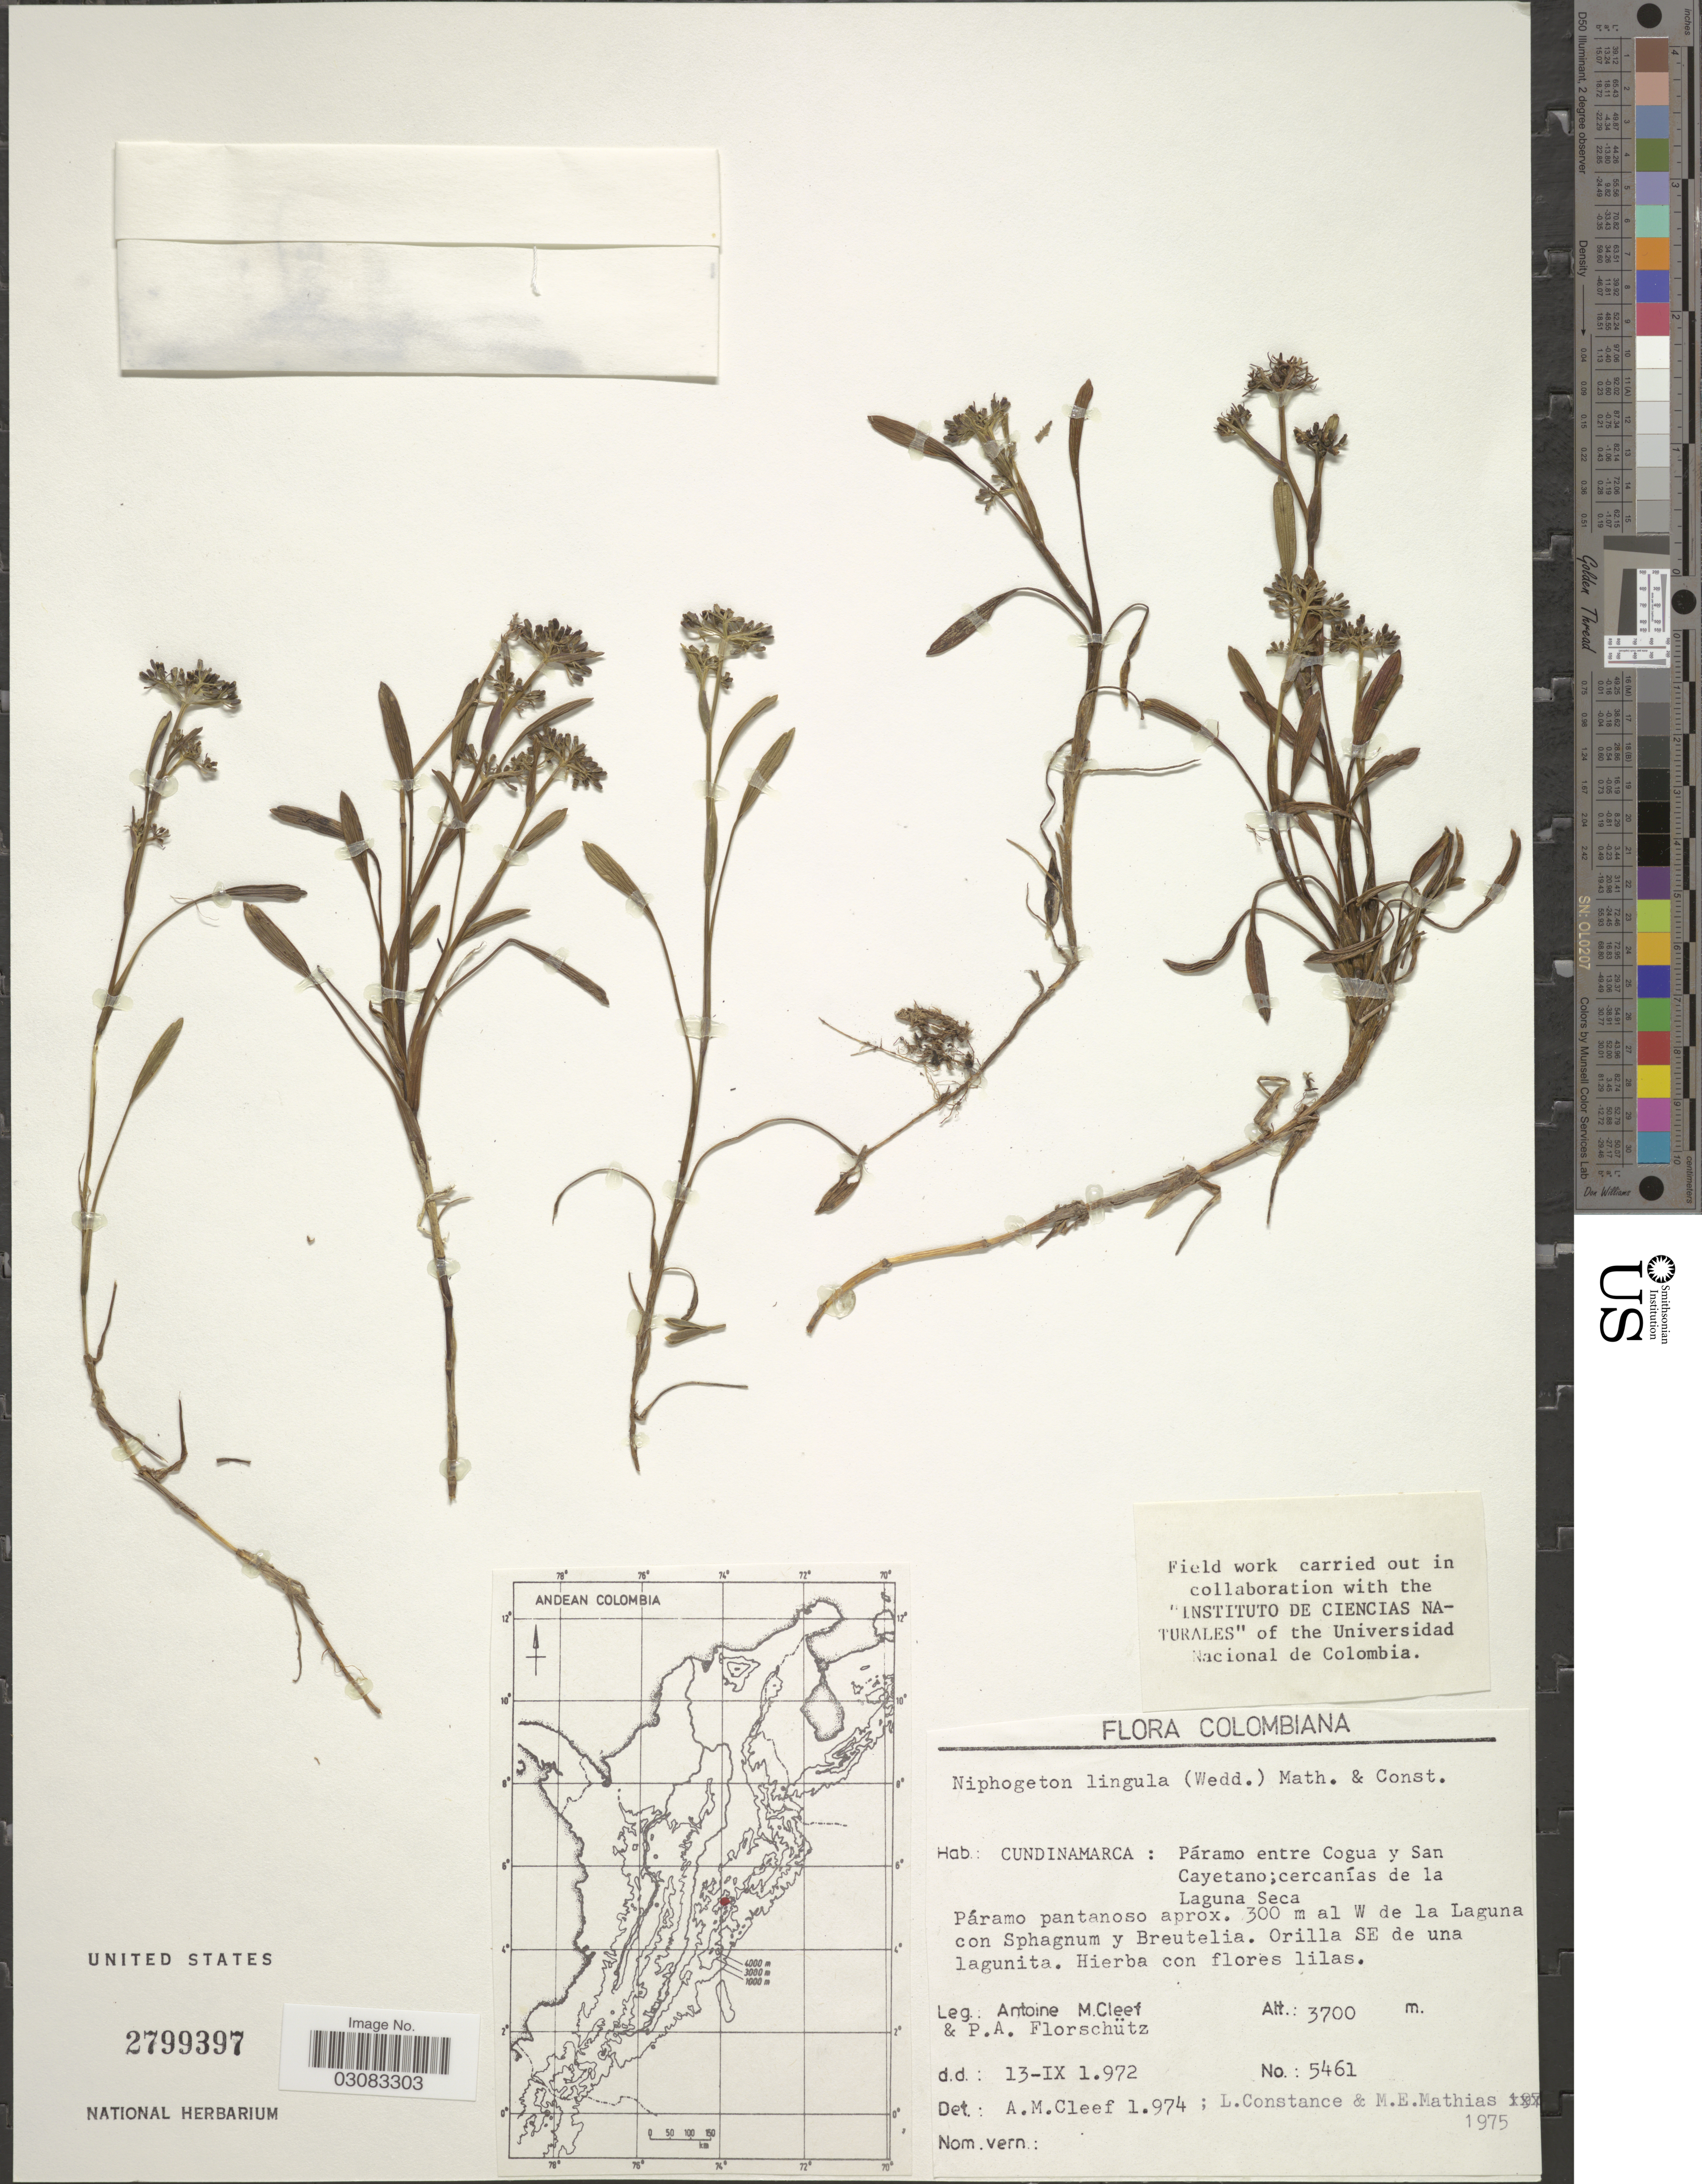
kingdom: Plantae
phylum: Tracheophyta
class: Magnoliopsida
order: Apiales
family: Apiaceae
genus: Niphogeton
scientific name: Niphogeton lingula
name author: (Wedd.) Mathias & Constance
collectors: A. M. Cleef & P. Florschütz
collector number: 5461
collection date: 1972-09-13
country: Colombia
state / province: Cundinamarca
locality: Páramo entre Cogua y San Cayetano; cercanías de la Laguna Seca. Páramo pantanoso, aprox. 300 m al W de la Laguna. Orilla SE de una lagunita.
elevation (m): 3700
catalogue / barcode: US 2799397